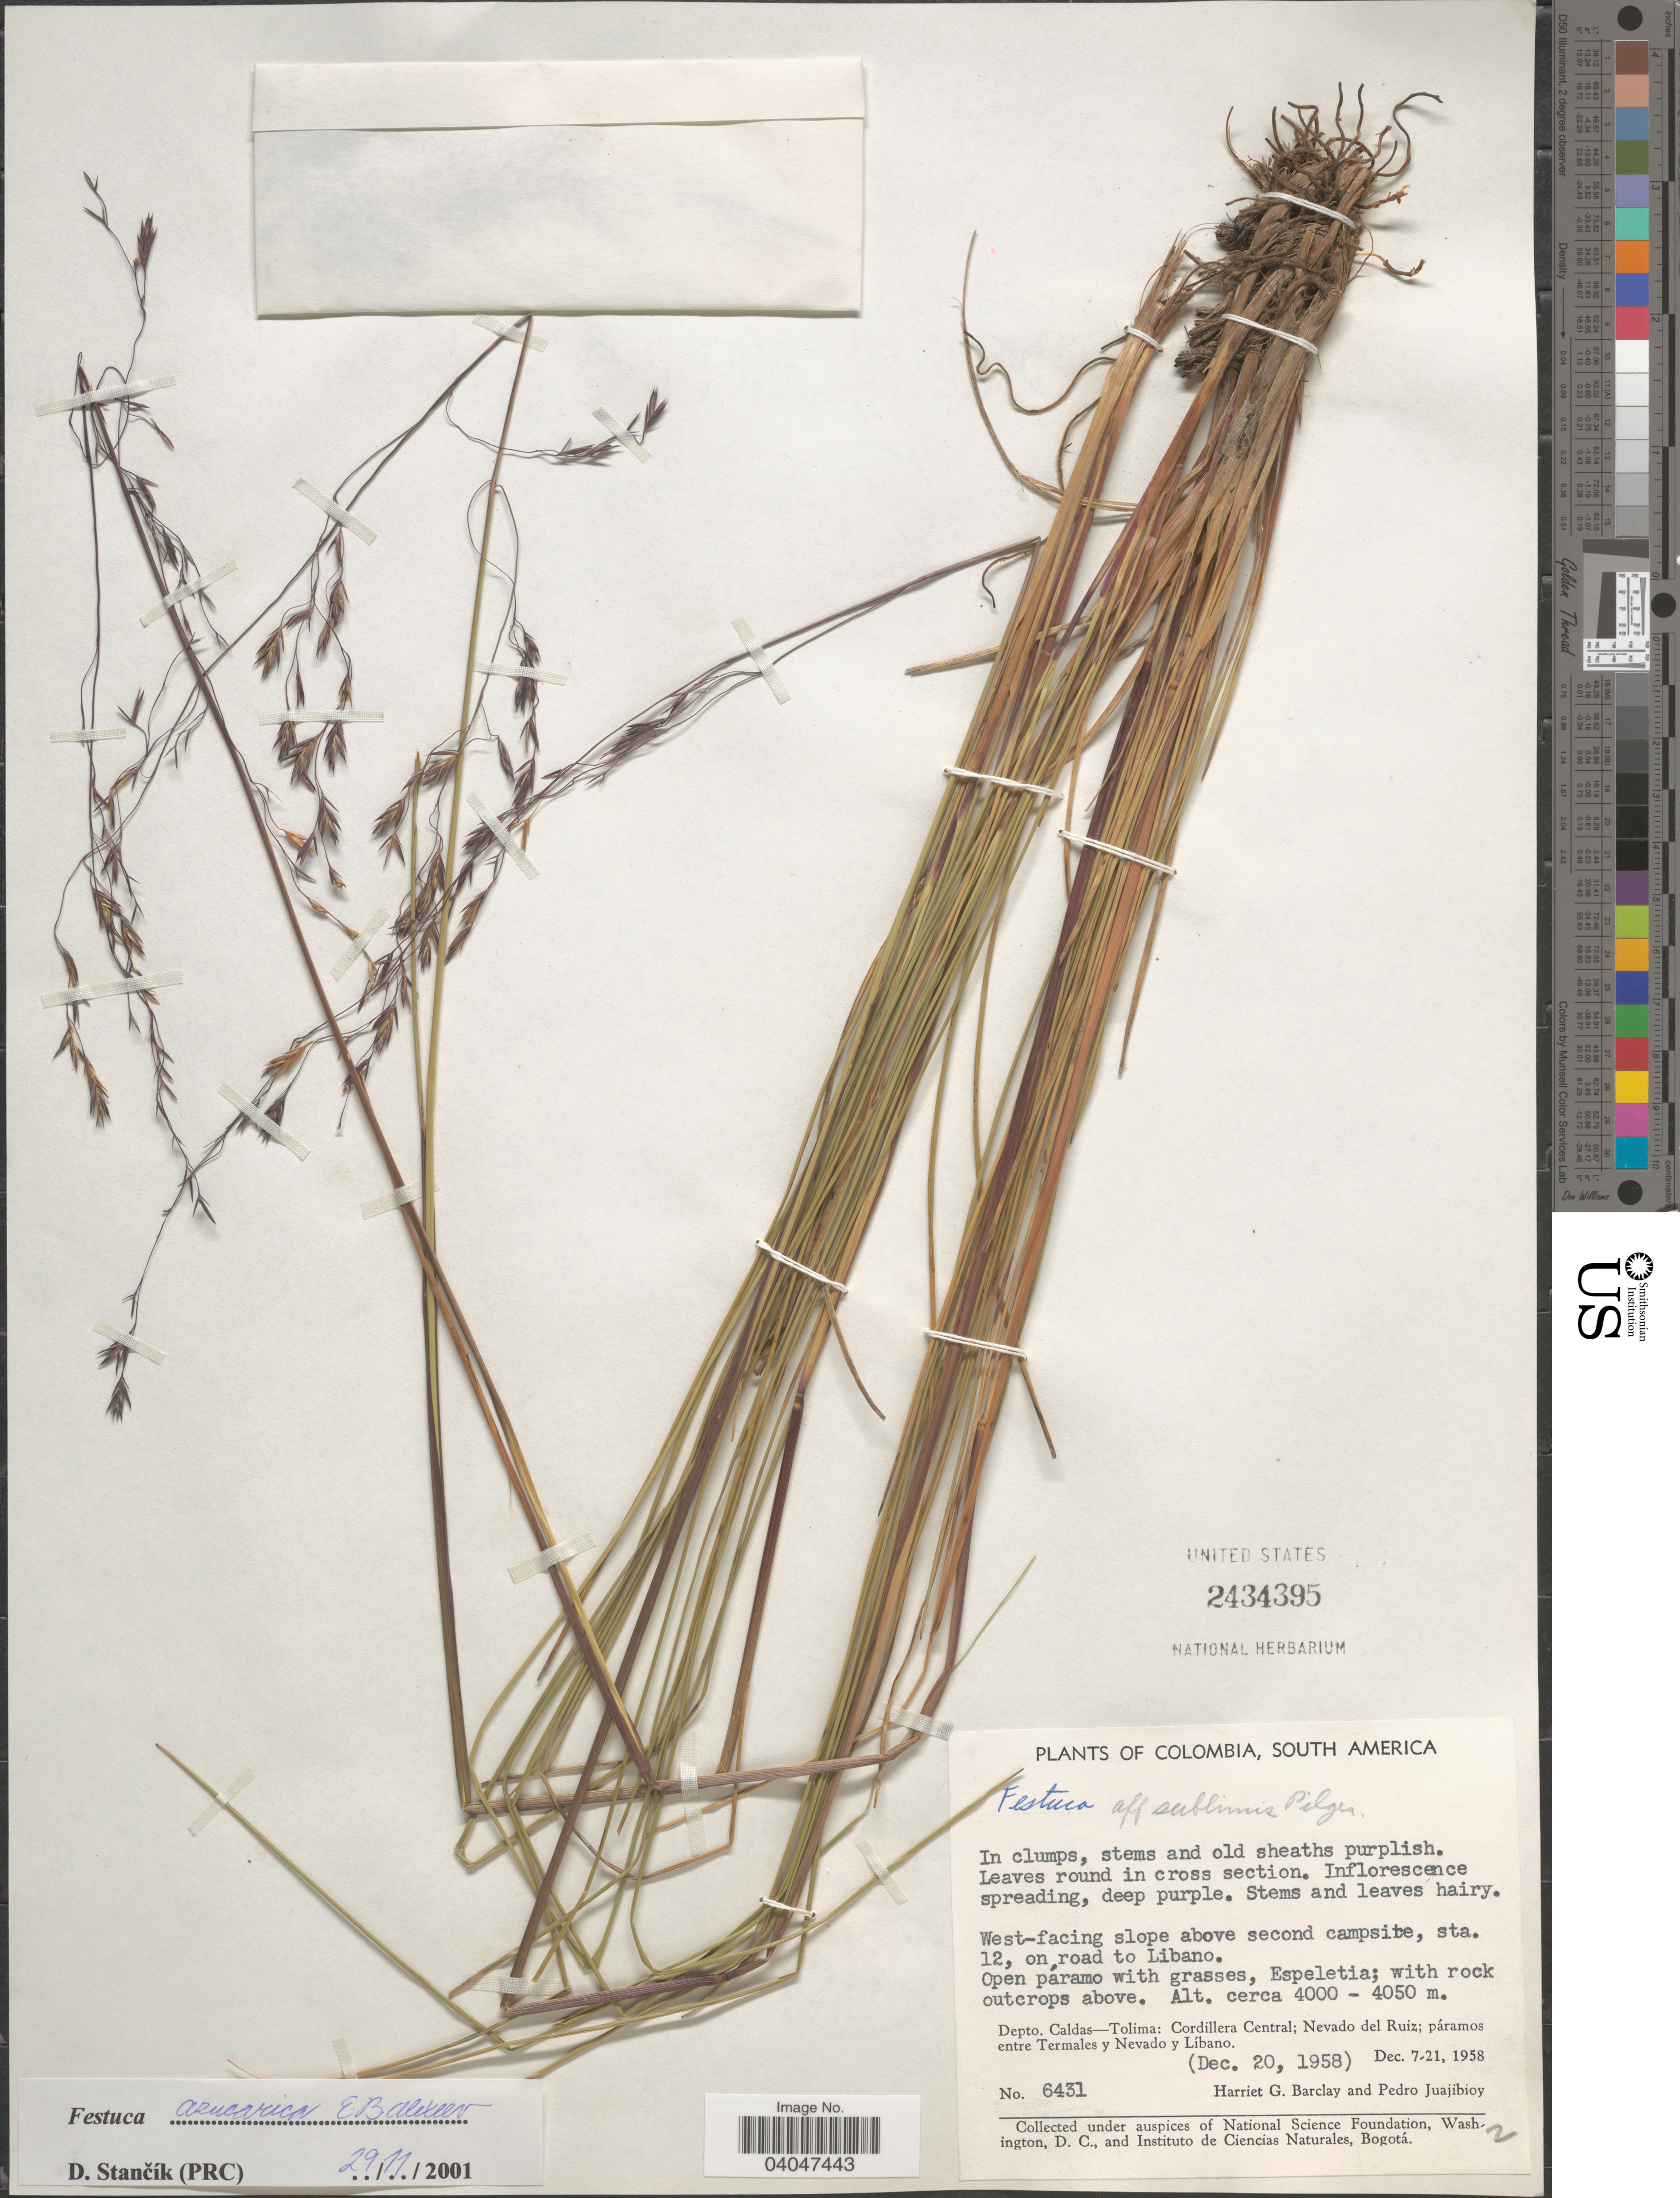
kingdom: Plantae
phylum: Tracheophyta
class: Liliopsida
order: Poales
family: Poaceae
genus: Festuca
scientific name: Festuca azucarica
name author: E.B. Alexeev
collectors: H. G. Barclay & P. Juajibioy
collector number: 6431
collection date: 1958-12-20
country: Colombia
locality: West-facing slope above second campsite, sta. 12, on road to Libano. Depto. Caldas-Tolima: Cordillera Central; Nevado del Ruiz; páramos entre Termales y Nevado y Líbano.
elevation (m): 4000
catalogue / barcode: US 2434395